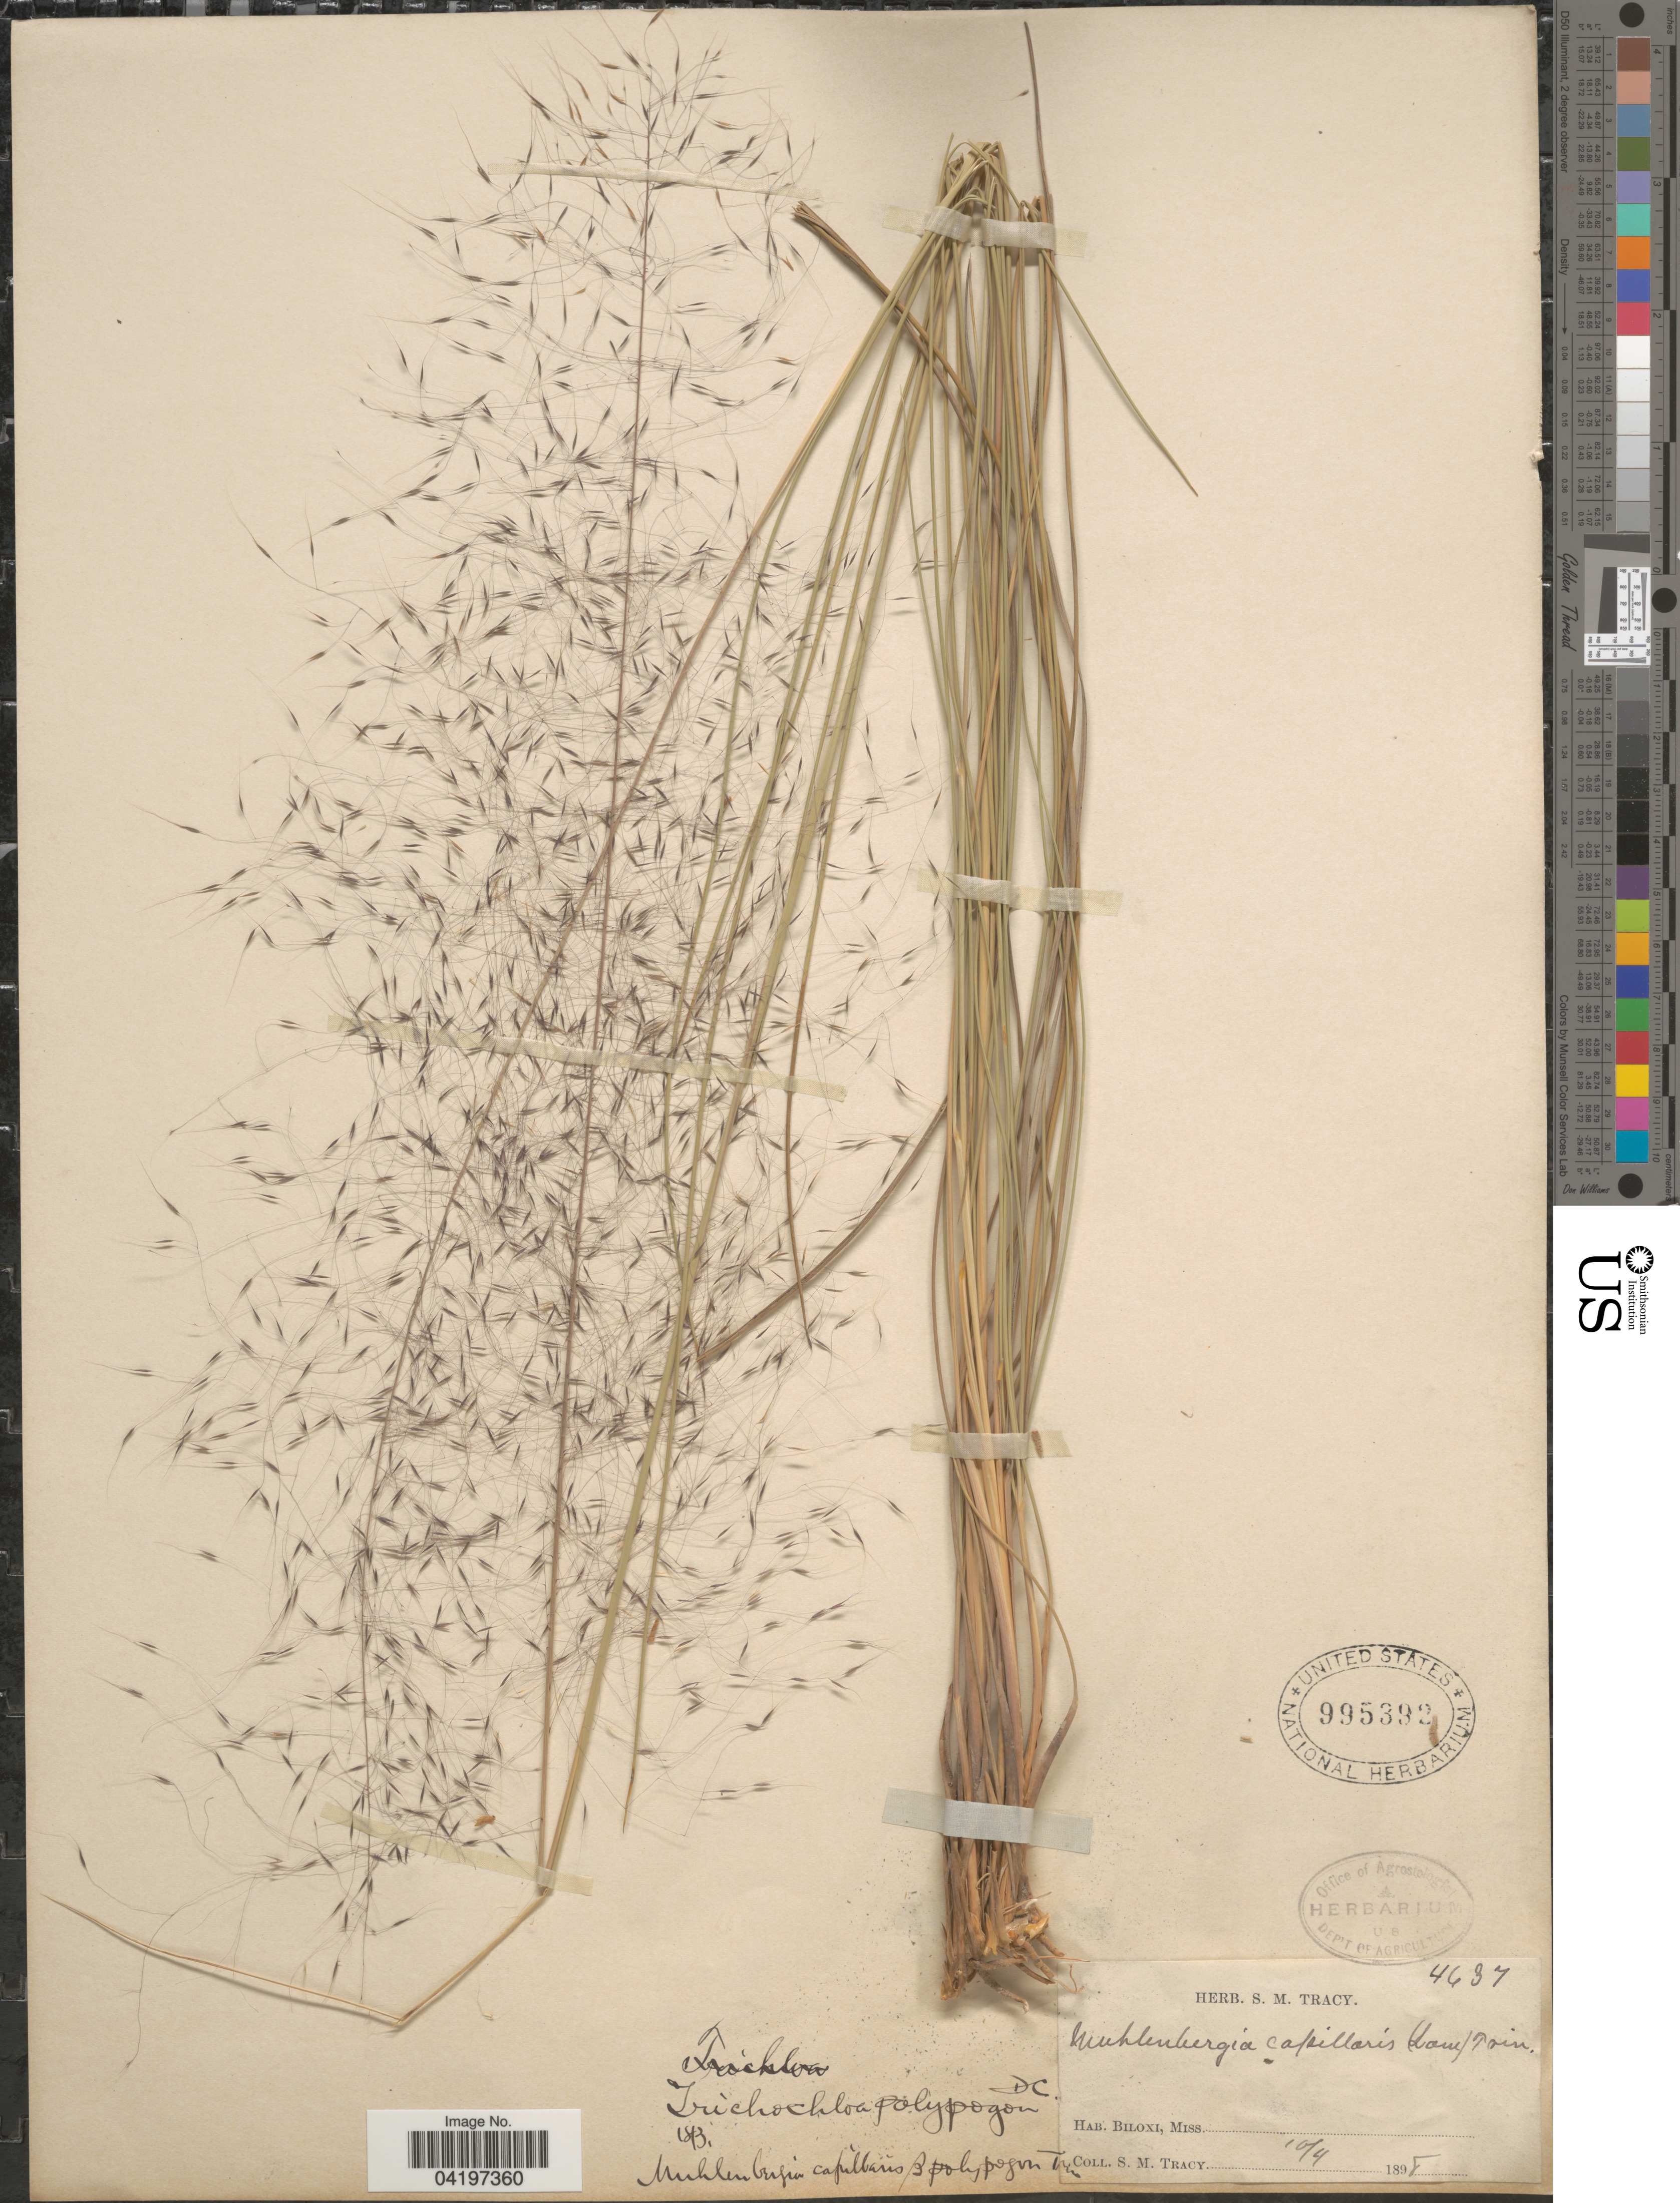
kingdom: Plantae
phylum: Tracheophyta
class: Liliopsida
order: Poales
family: Poaceae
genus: Muhlenbergia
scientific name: Muhlenbergia sericea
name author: (Michx.) P.M. Peterson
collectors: S. M. Tracy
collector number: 4637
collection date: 1898-10-04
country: United States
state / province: Mississippi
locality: Biloxi.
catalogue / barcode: US 995392